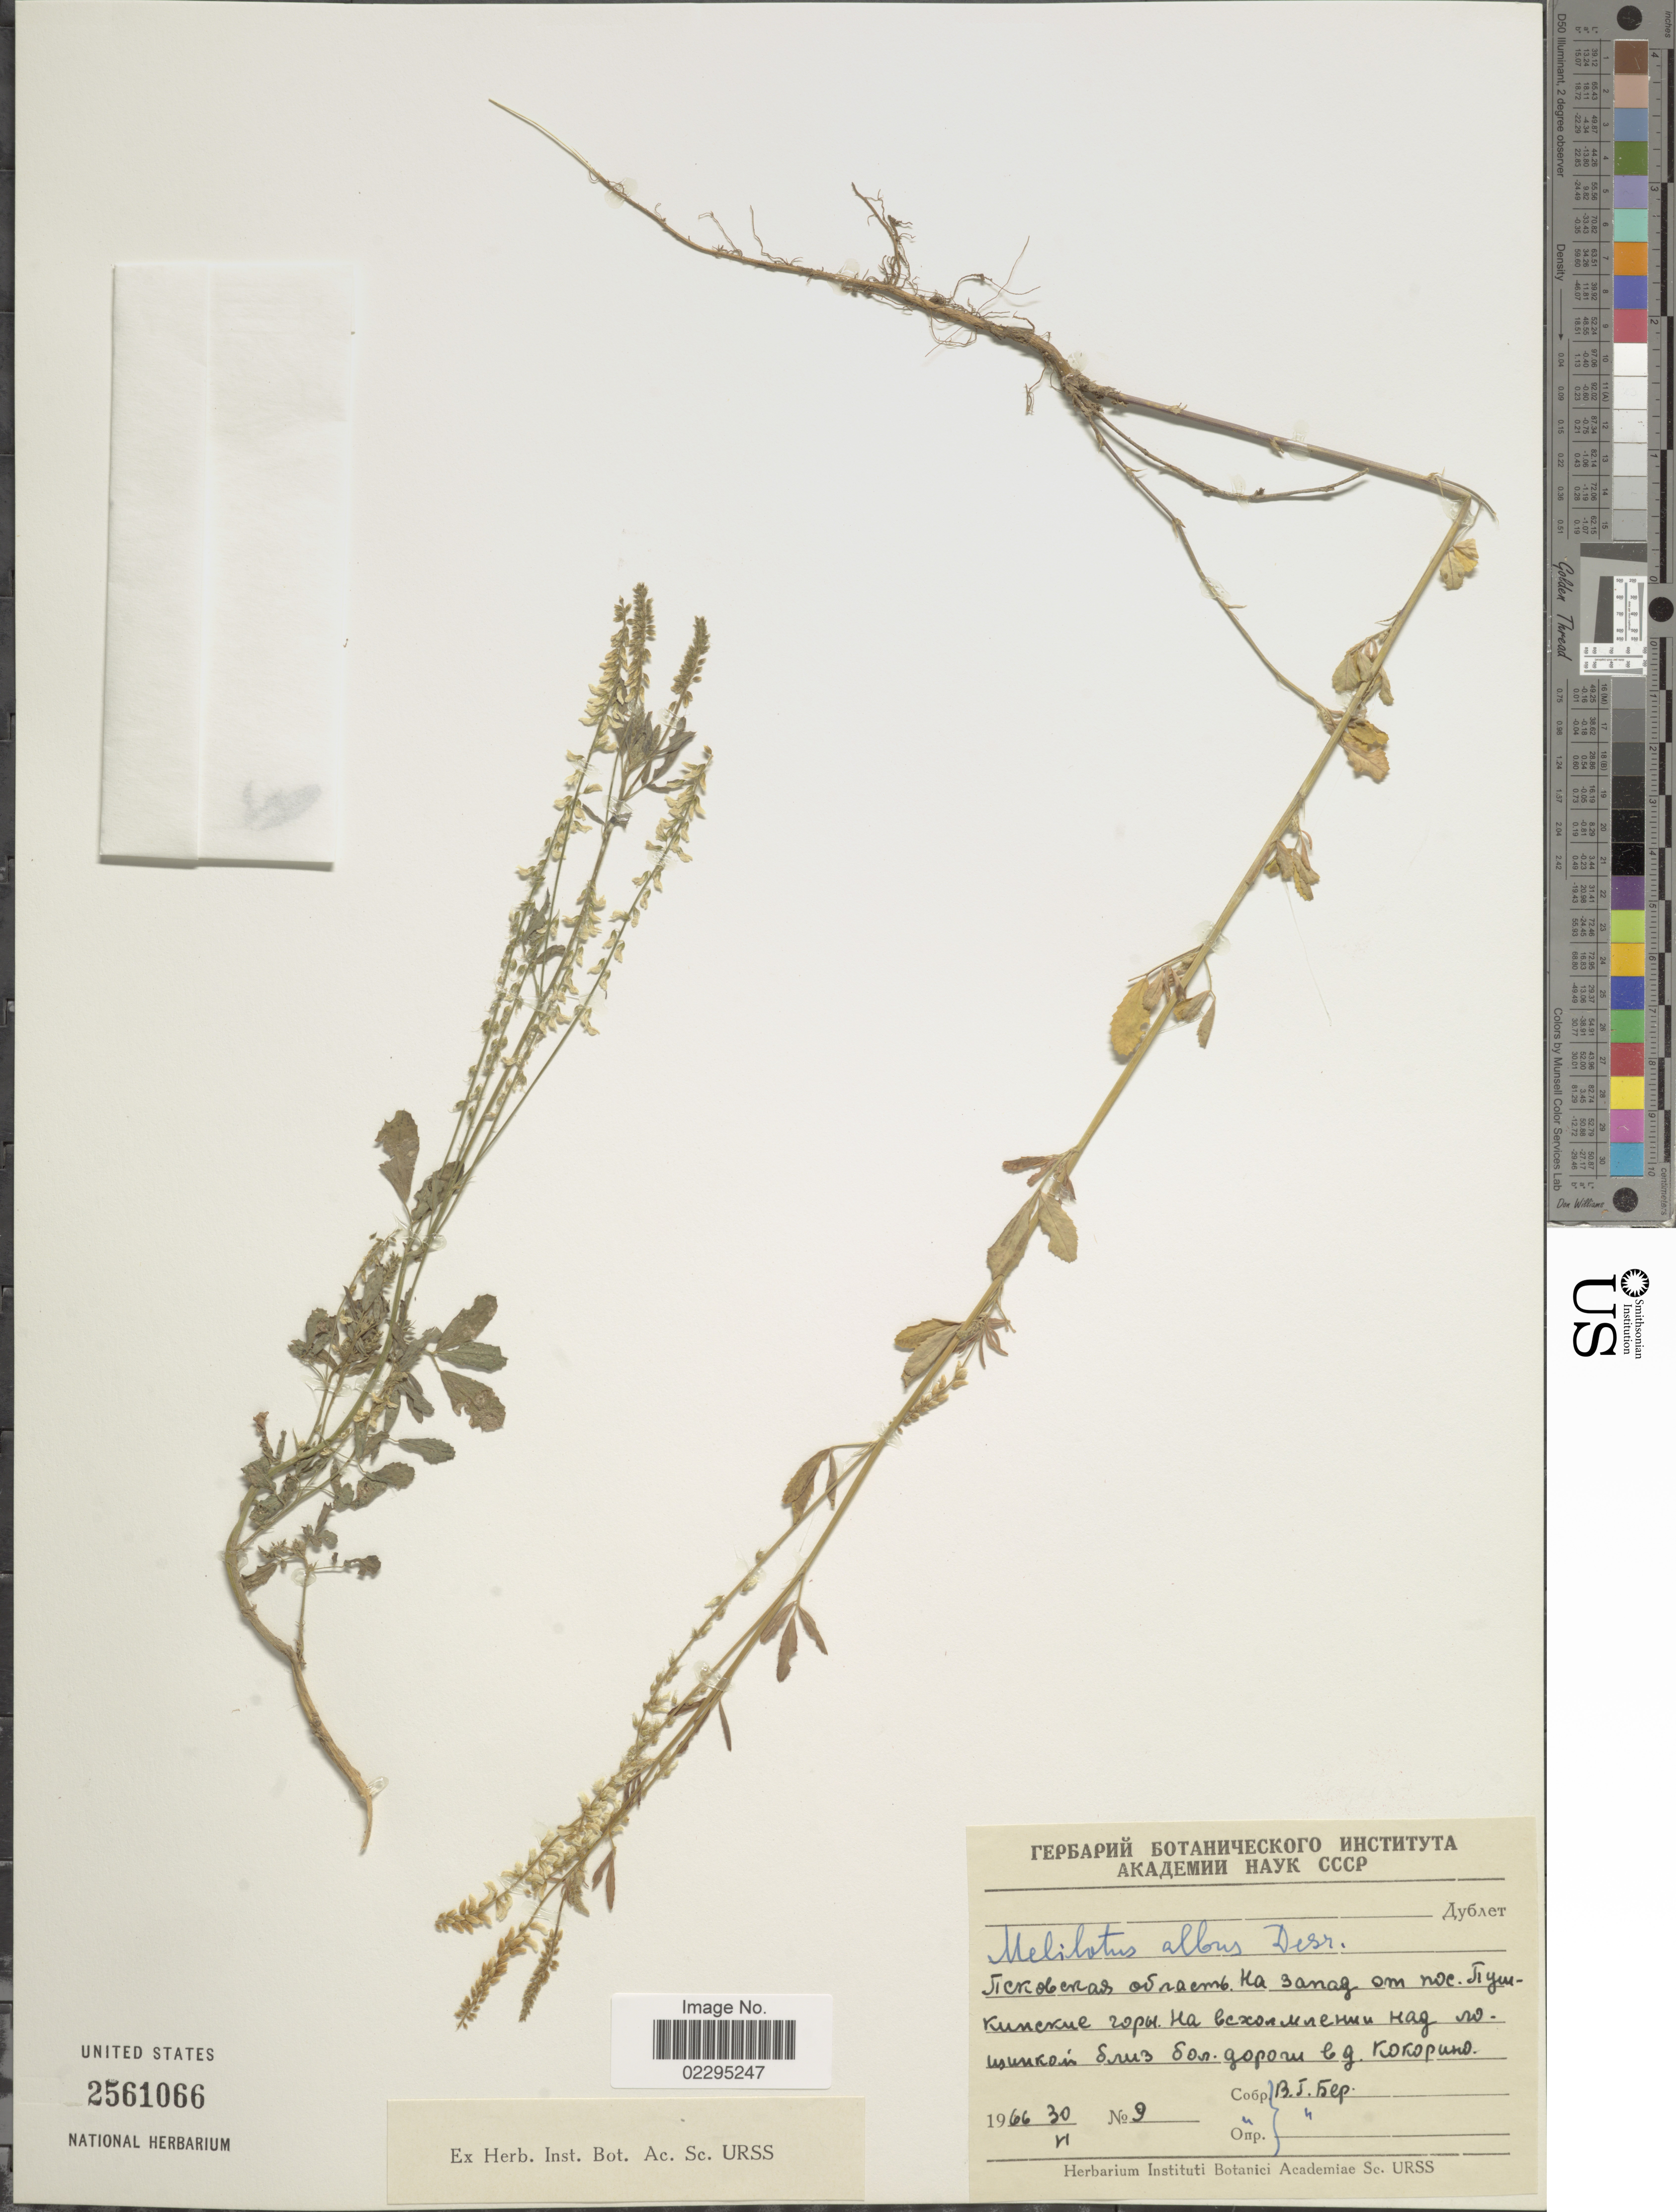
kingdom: Plantae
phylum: Tracheophyta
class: Magnoliopsida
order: Fabales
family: Fabaceae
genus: Melilotus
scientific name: Melilotus albus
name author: Medik.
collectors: V. Ber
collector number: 9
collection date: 1966-06-30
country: Russian Federation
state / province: Pskov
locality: W of Pushkinskie Gory, near Kokorino village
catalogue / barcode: US 2561066